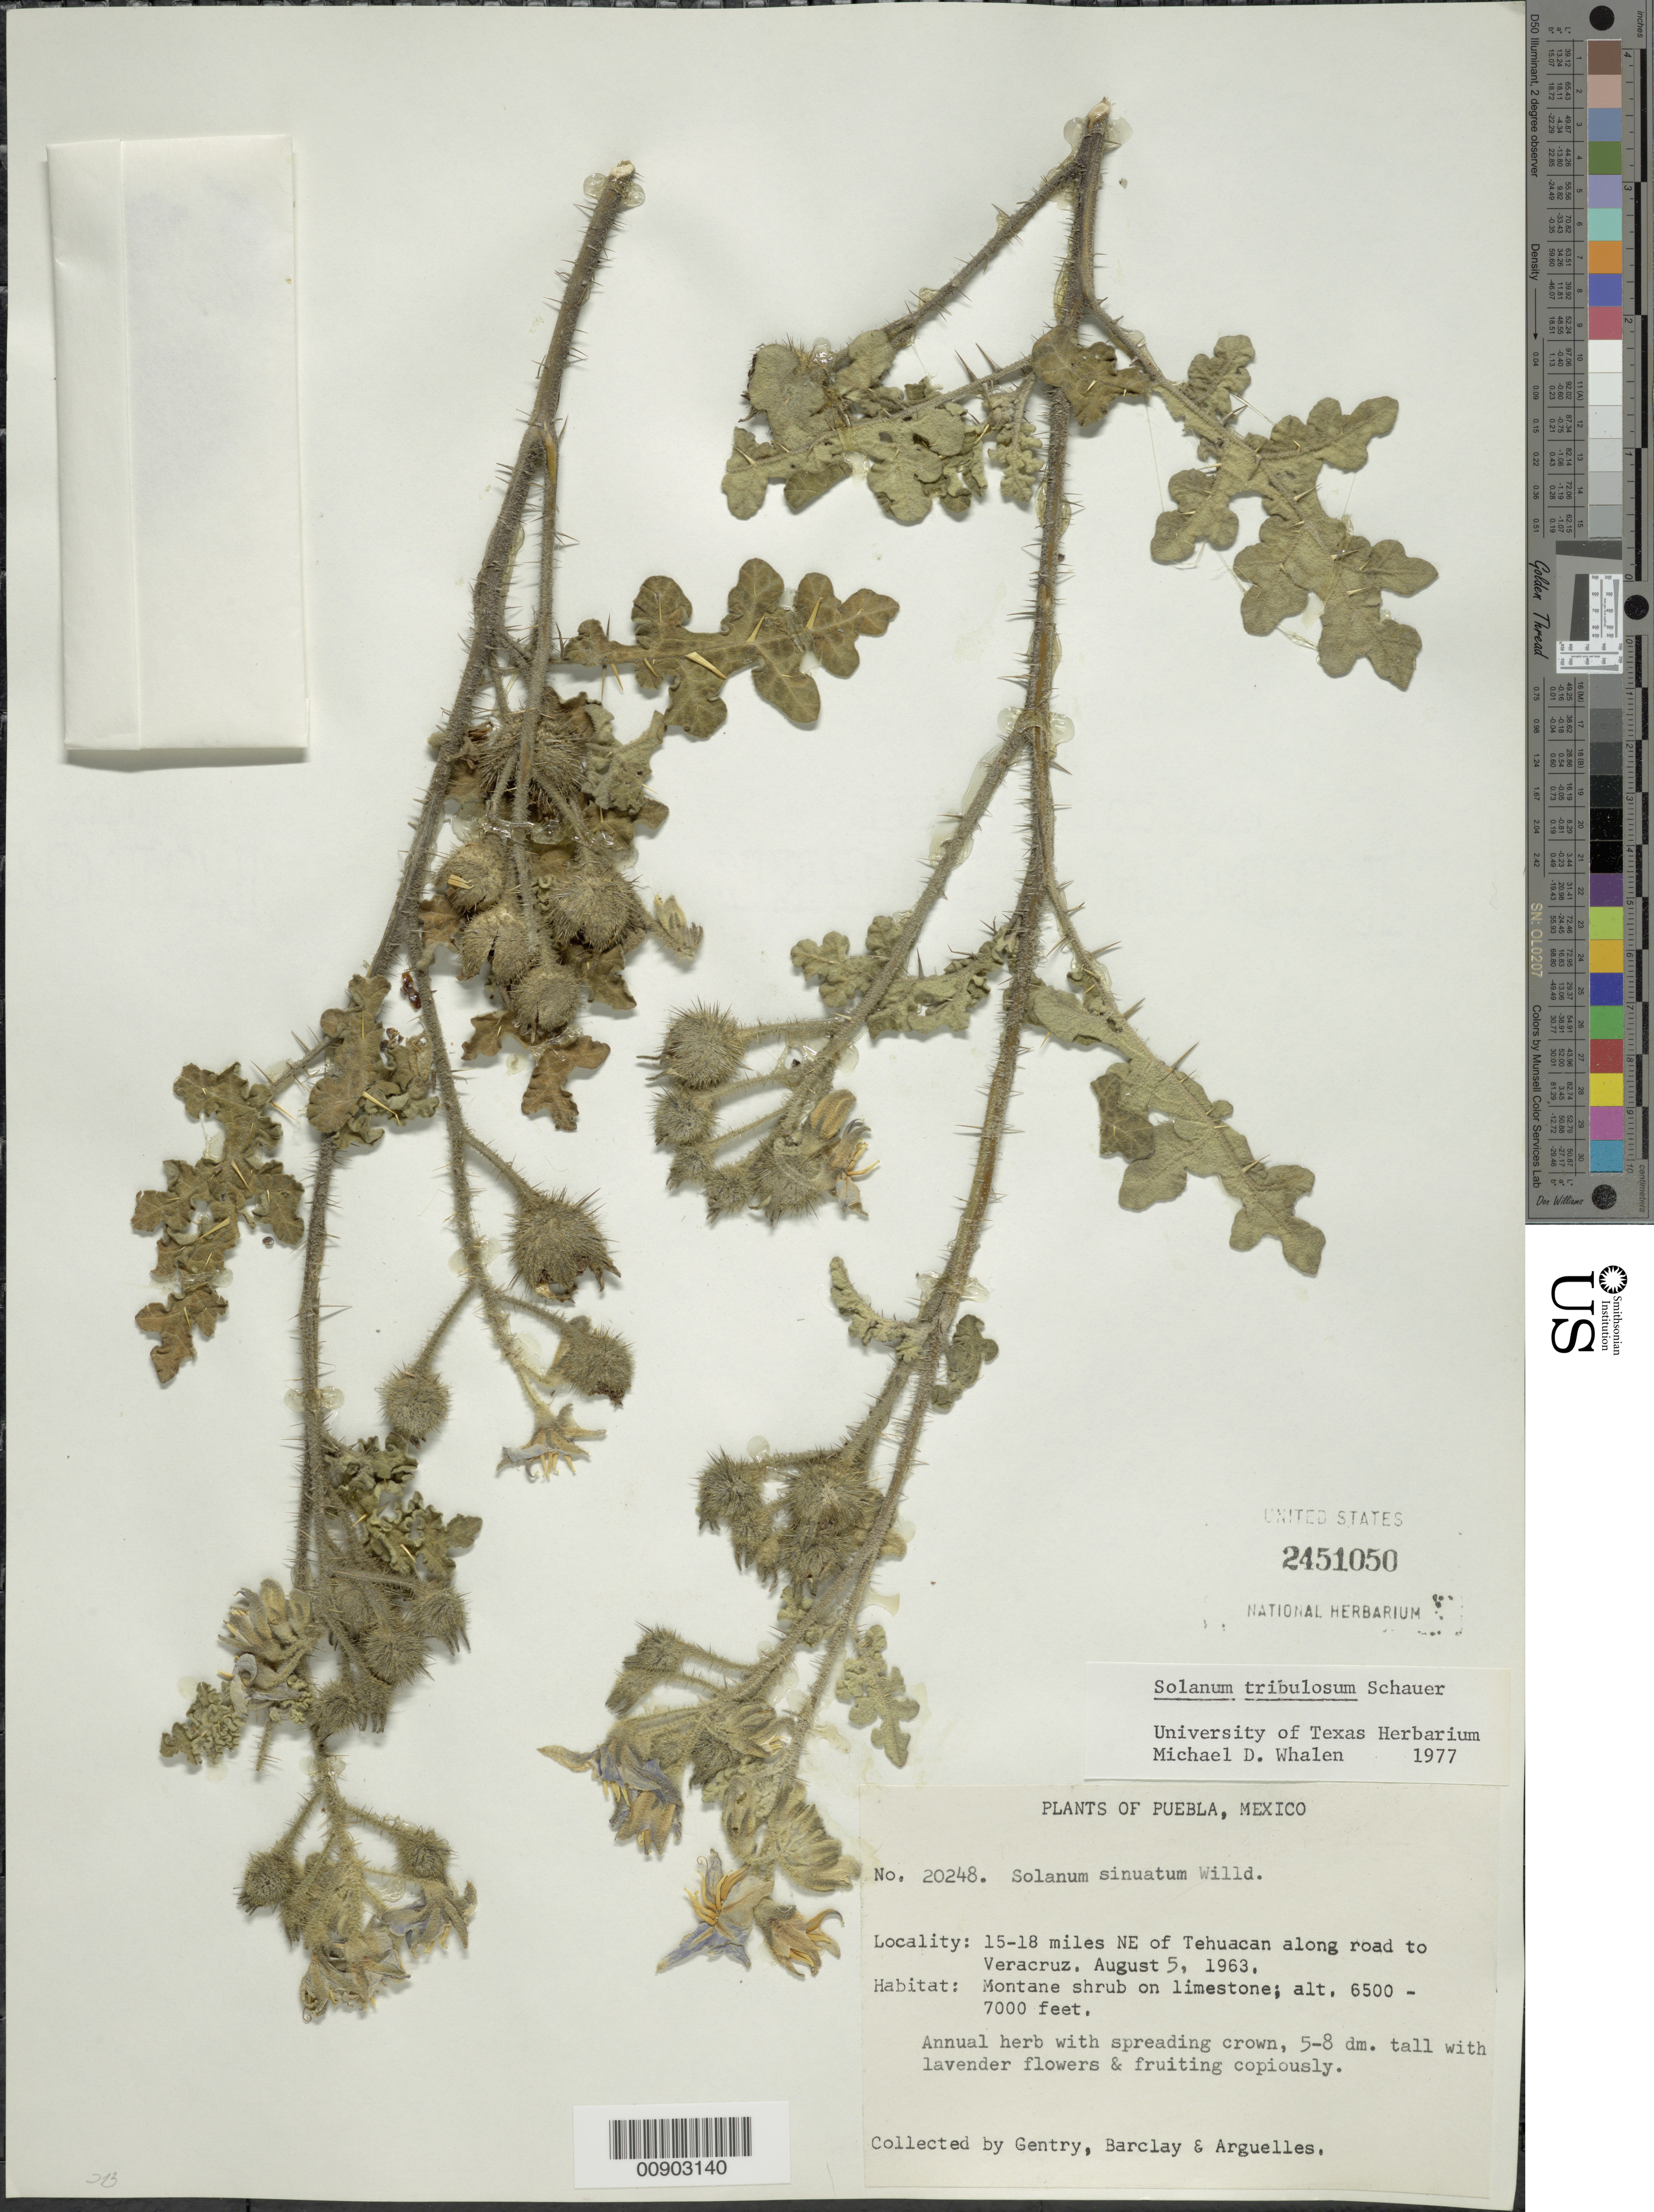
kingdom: Plantae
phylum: Tracheophyta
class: Magnoliopsida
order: Solanales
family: Solanaceae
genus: Solanum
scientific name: Solanum tribulosum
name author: S. Schauer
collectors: Gentry, --, -- Barclay & Arguelles, --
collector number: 20248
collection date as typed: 05 Aug 1963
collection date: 1963-08-05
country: Mexico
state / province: Puebla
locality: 15-18 miles NE of Tehuacán along road to Veracruz.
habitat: Montane shrub on limestone.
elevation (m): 1981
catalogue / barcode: US 2451050